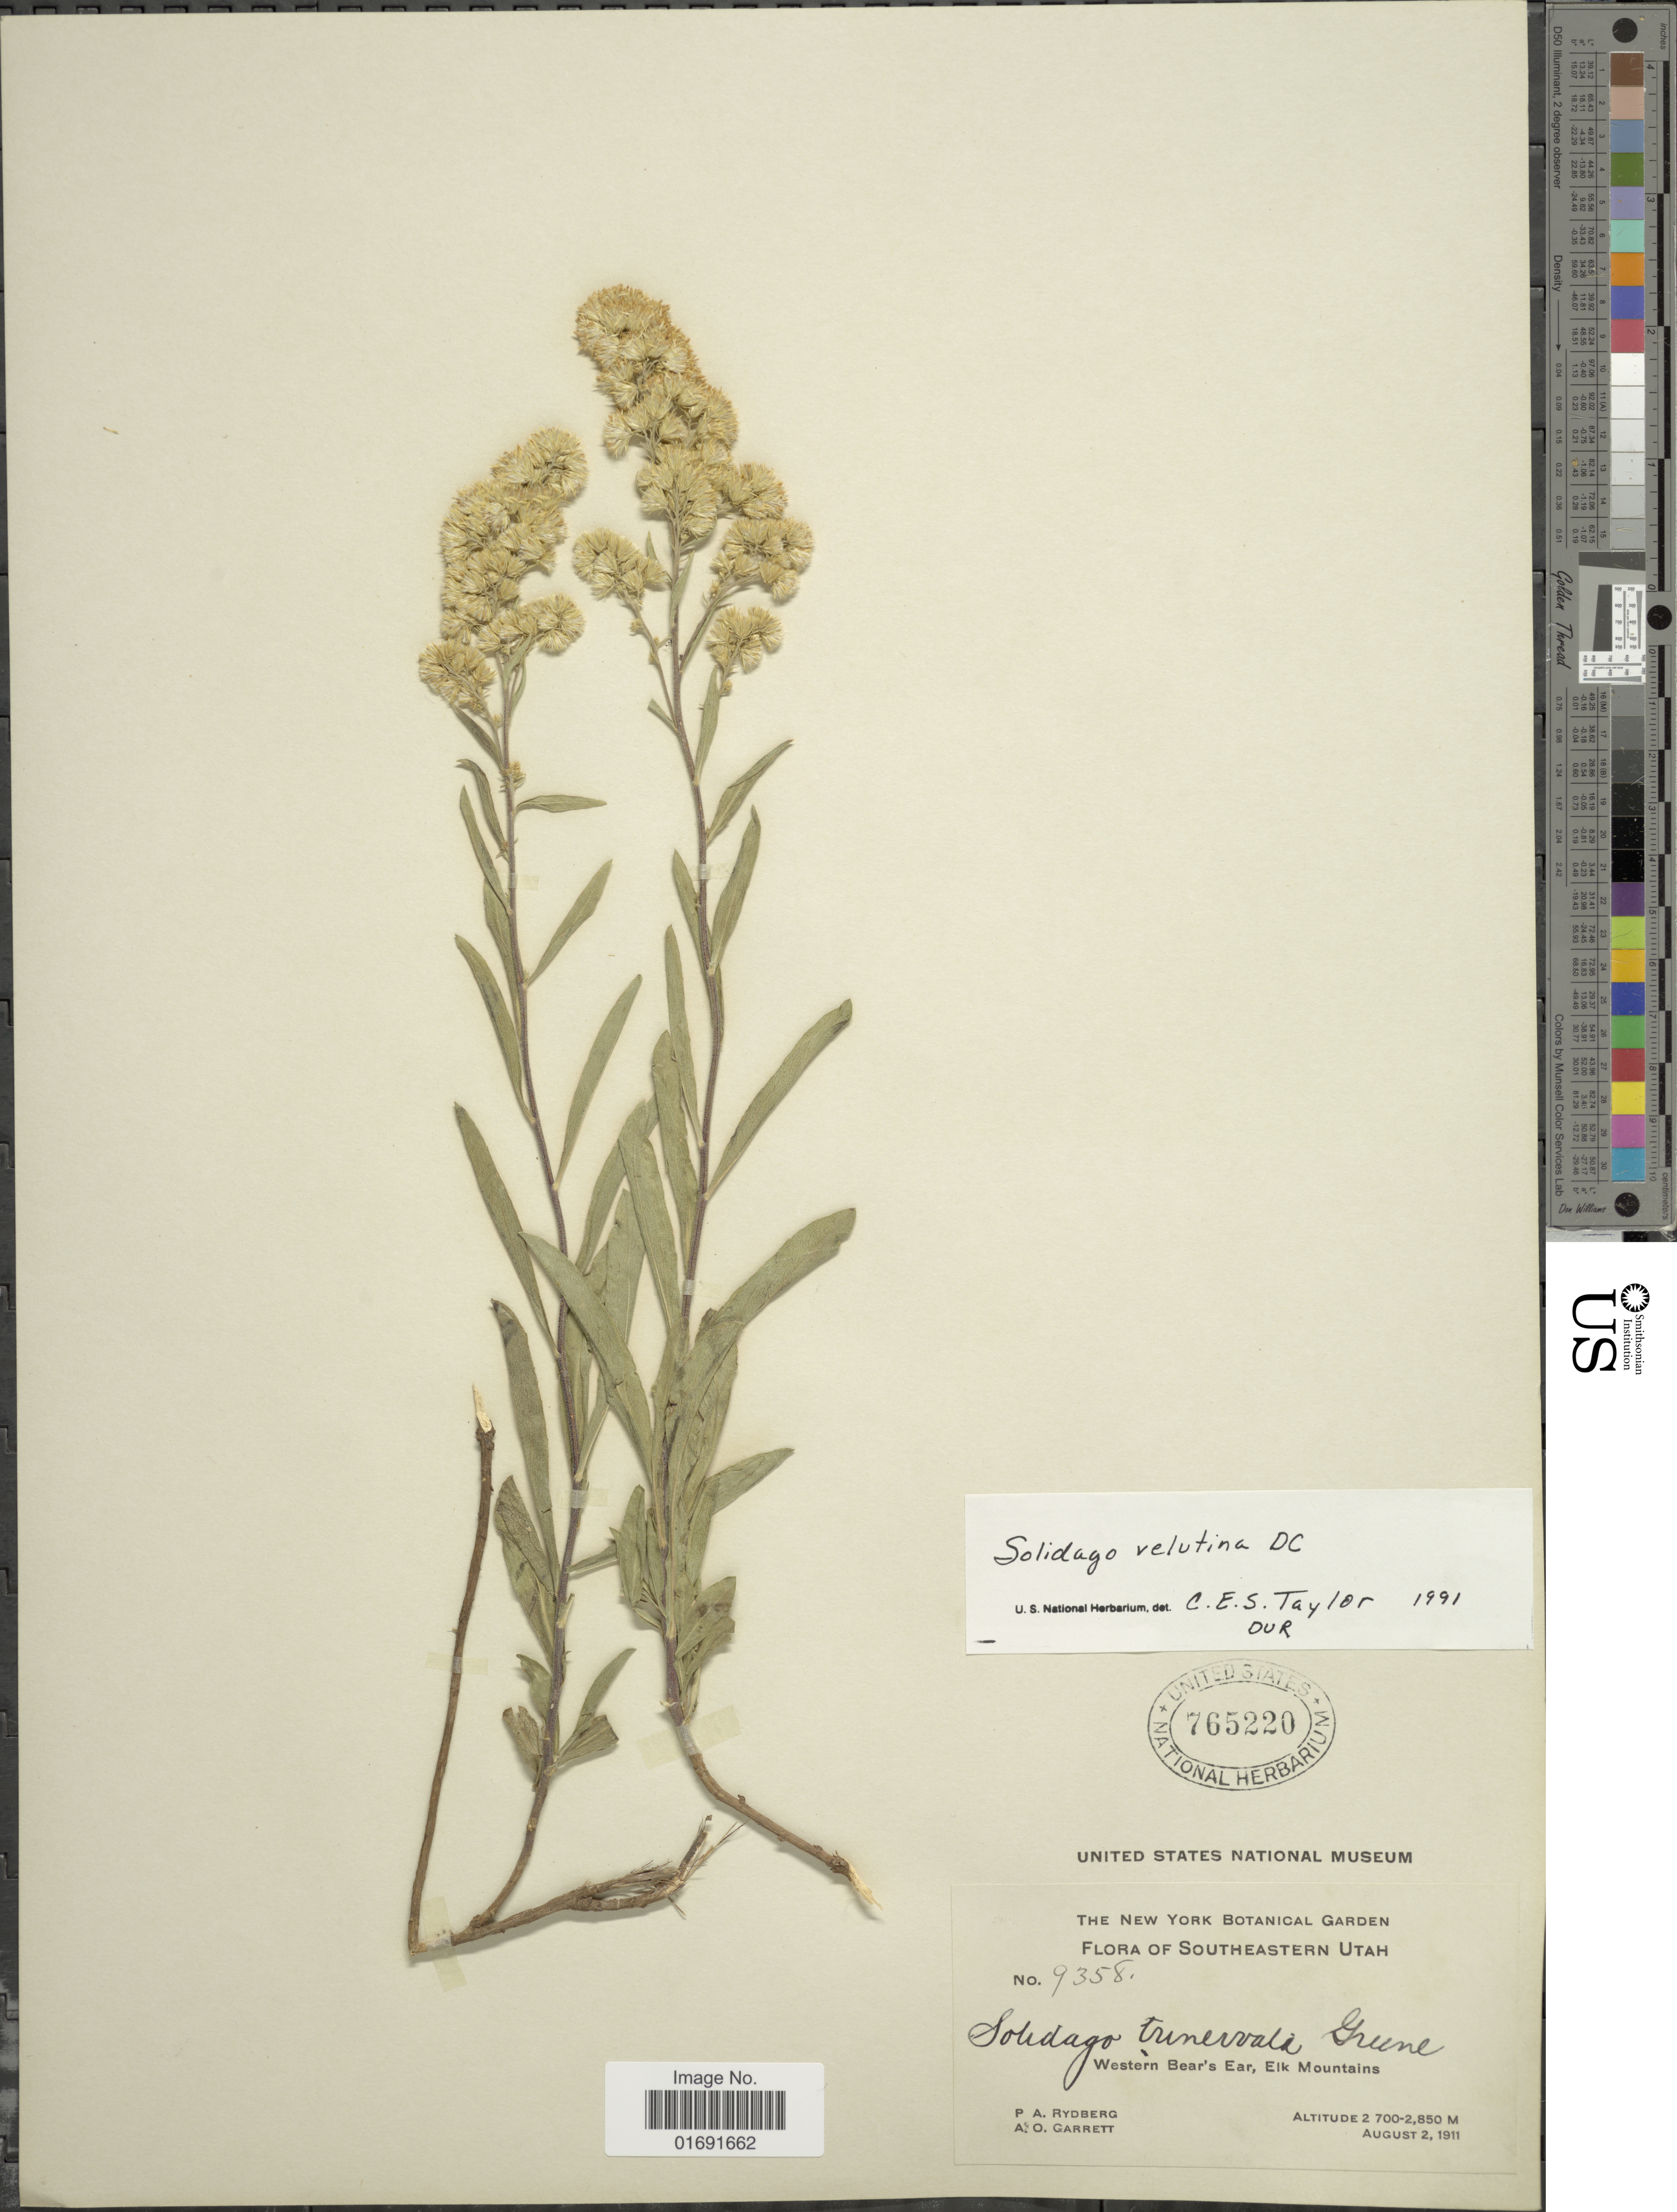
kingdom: Plantae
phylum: Tracheophyta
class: Magnoliopsida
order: Asterales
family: Asteraceae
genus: Solidago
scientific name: Solidago velutina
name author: DC.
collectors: P. A. Rydberg & A. O. Garrett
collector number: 9358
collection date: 1911-08-02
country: United States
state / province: Utah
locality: Southeastern Utah, western Bear's Ear, Elk Mountains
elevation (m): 2700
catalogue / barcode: US 765220